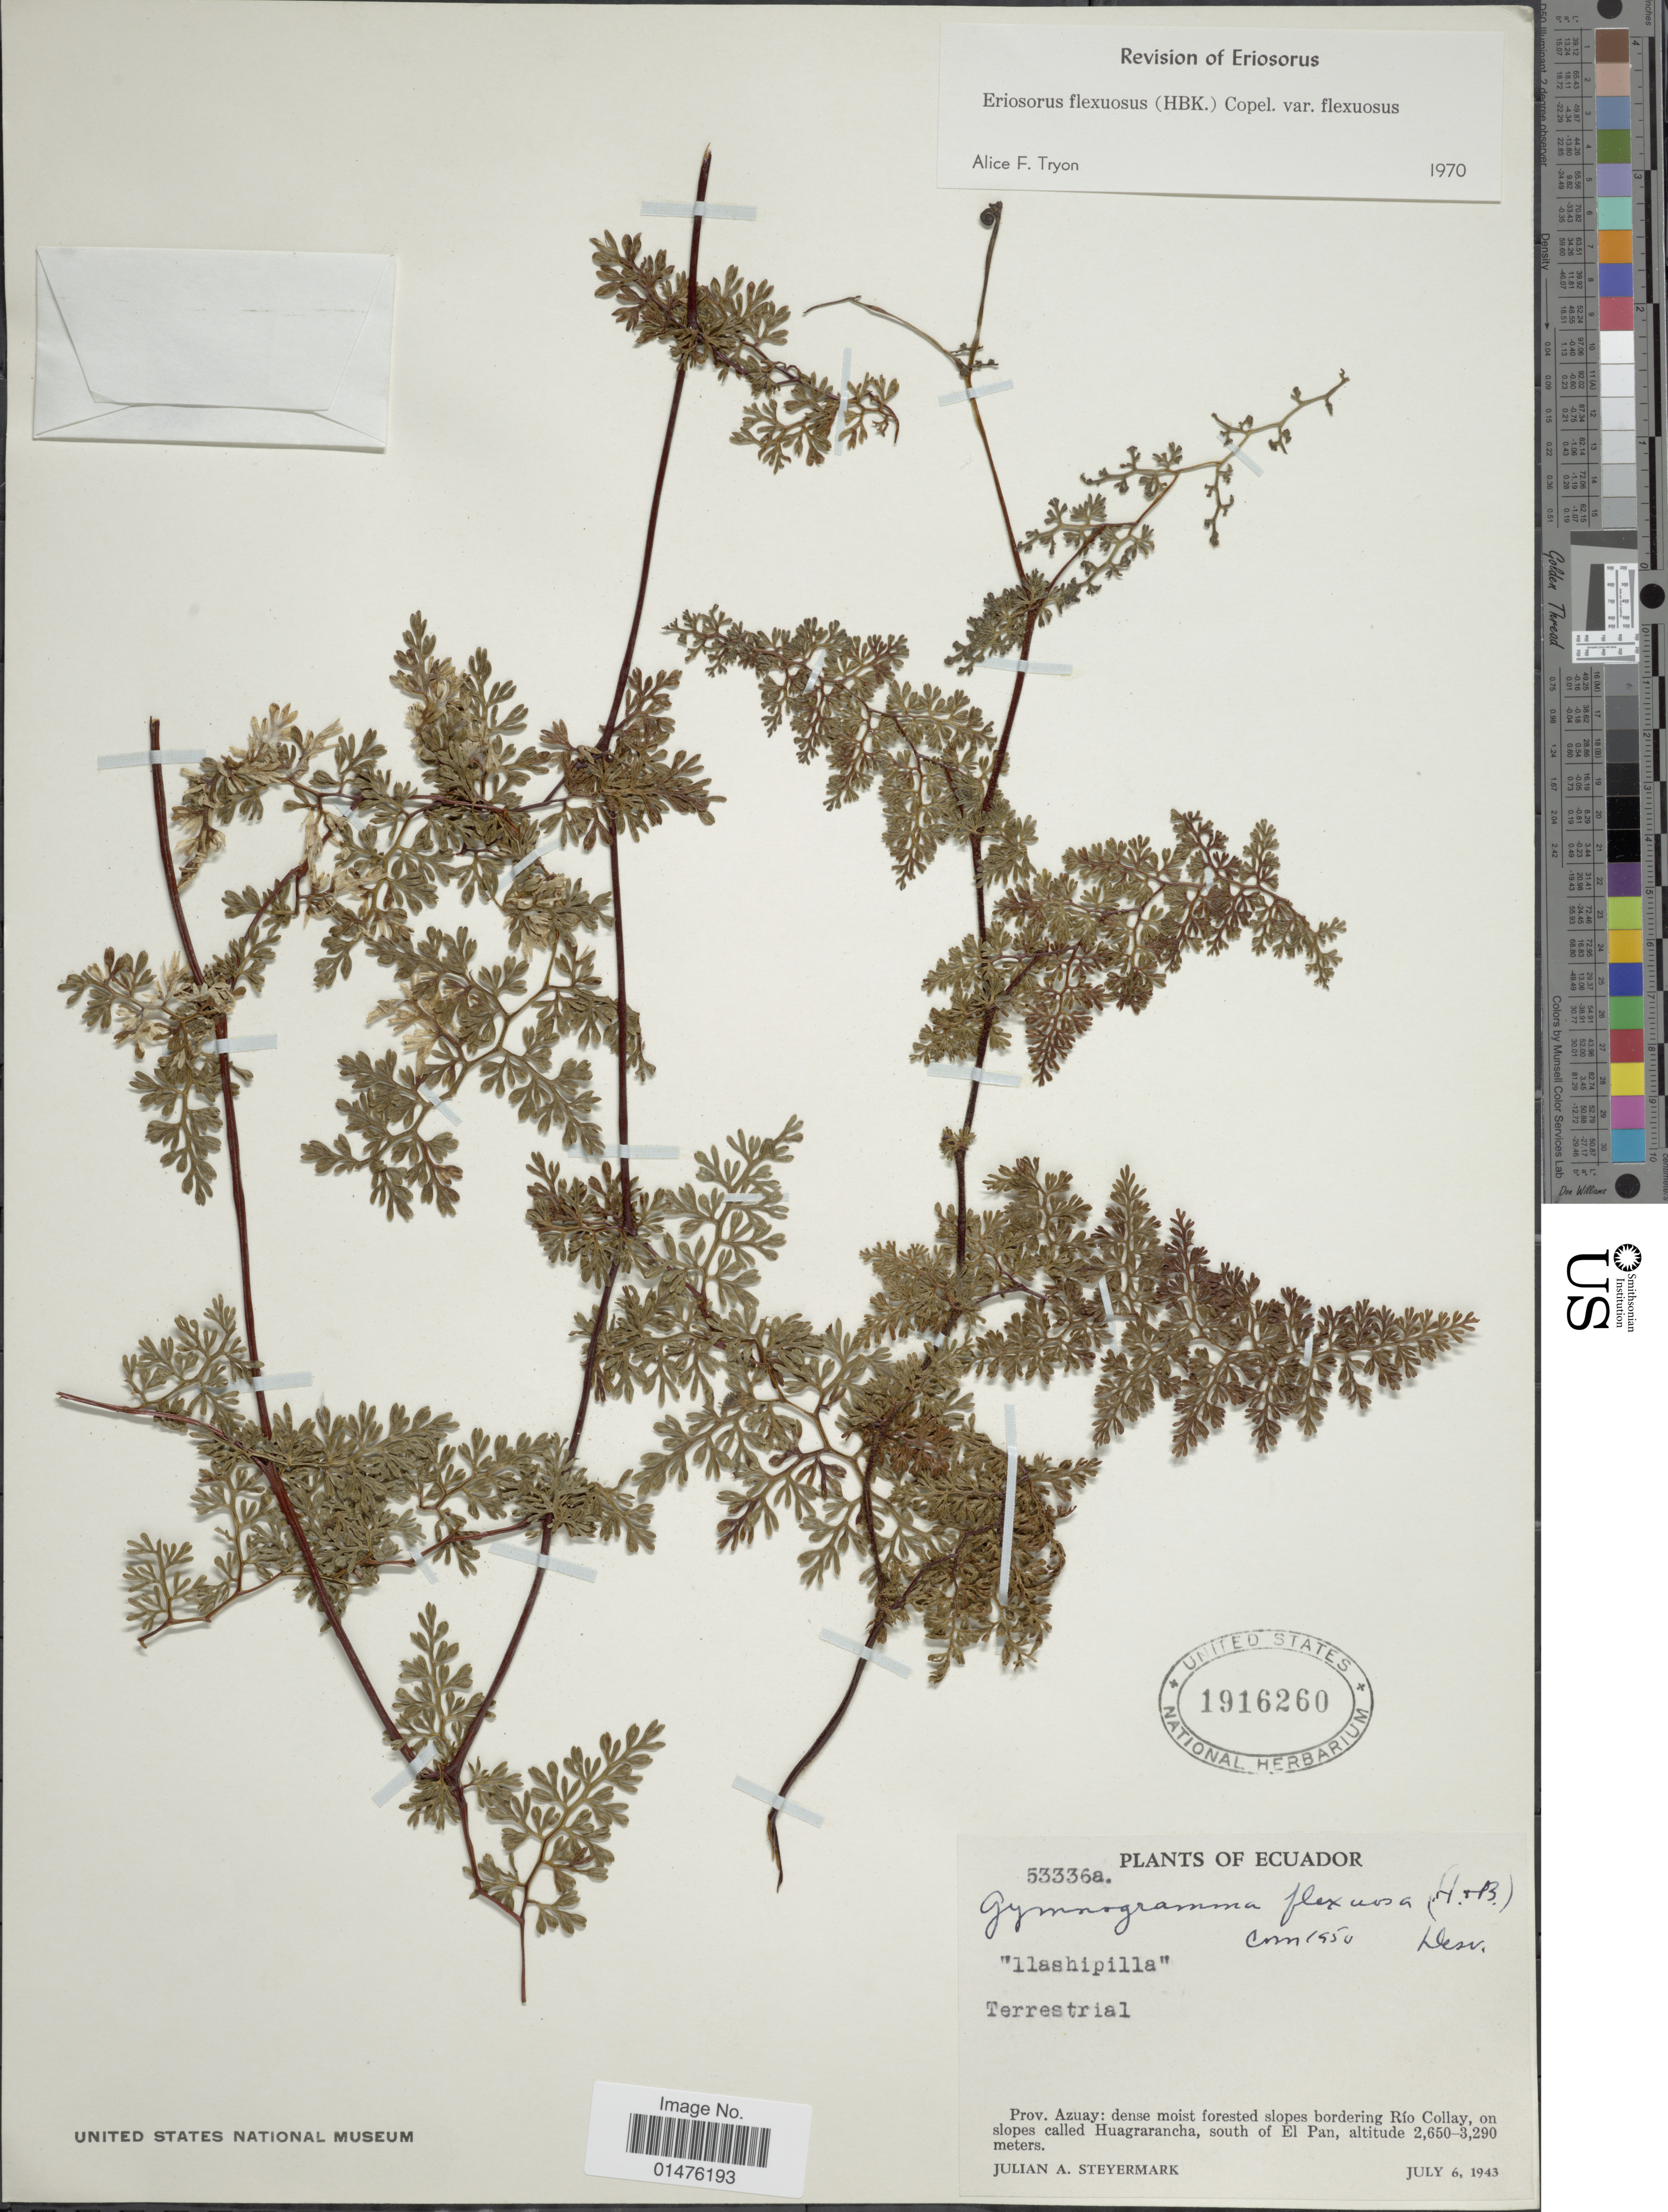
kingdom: Plantae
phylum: Tracheophyta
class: Polypodiopsida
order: Polypodiales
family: Pteridaceae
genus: Jamesonia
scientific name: Jamesonia flexuosa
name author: (Humb. & Bonpl.) Christenh.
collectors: J. Steyermark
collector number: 53336a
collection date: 1943-07-06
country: Ecuador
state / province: Azuay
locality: Dense moist forested slopes bordering Río Collay, on slopes called Huagrarancha, south of El Pan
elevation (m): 2650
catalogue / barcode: US 1916260